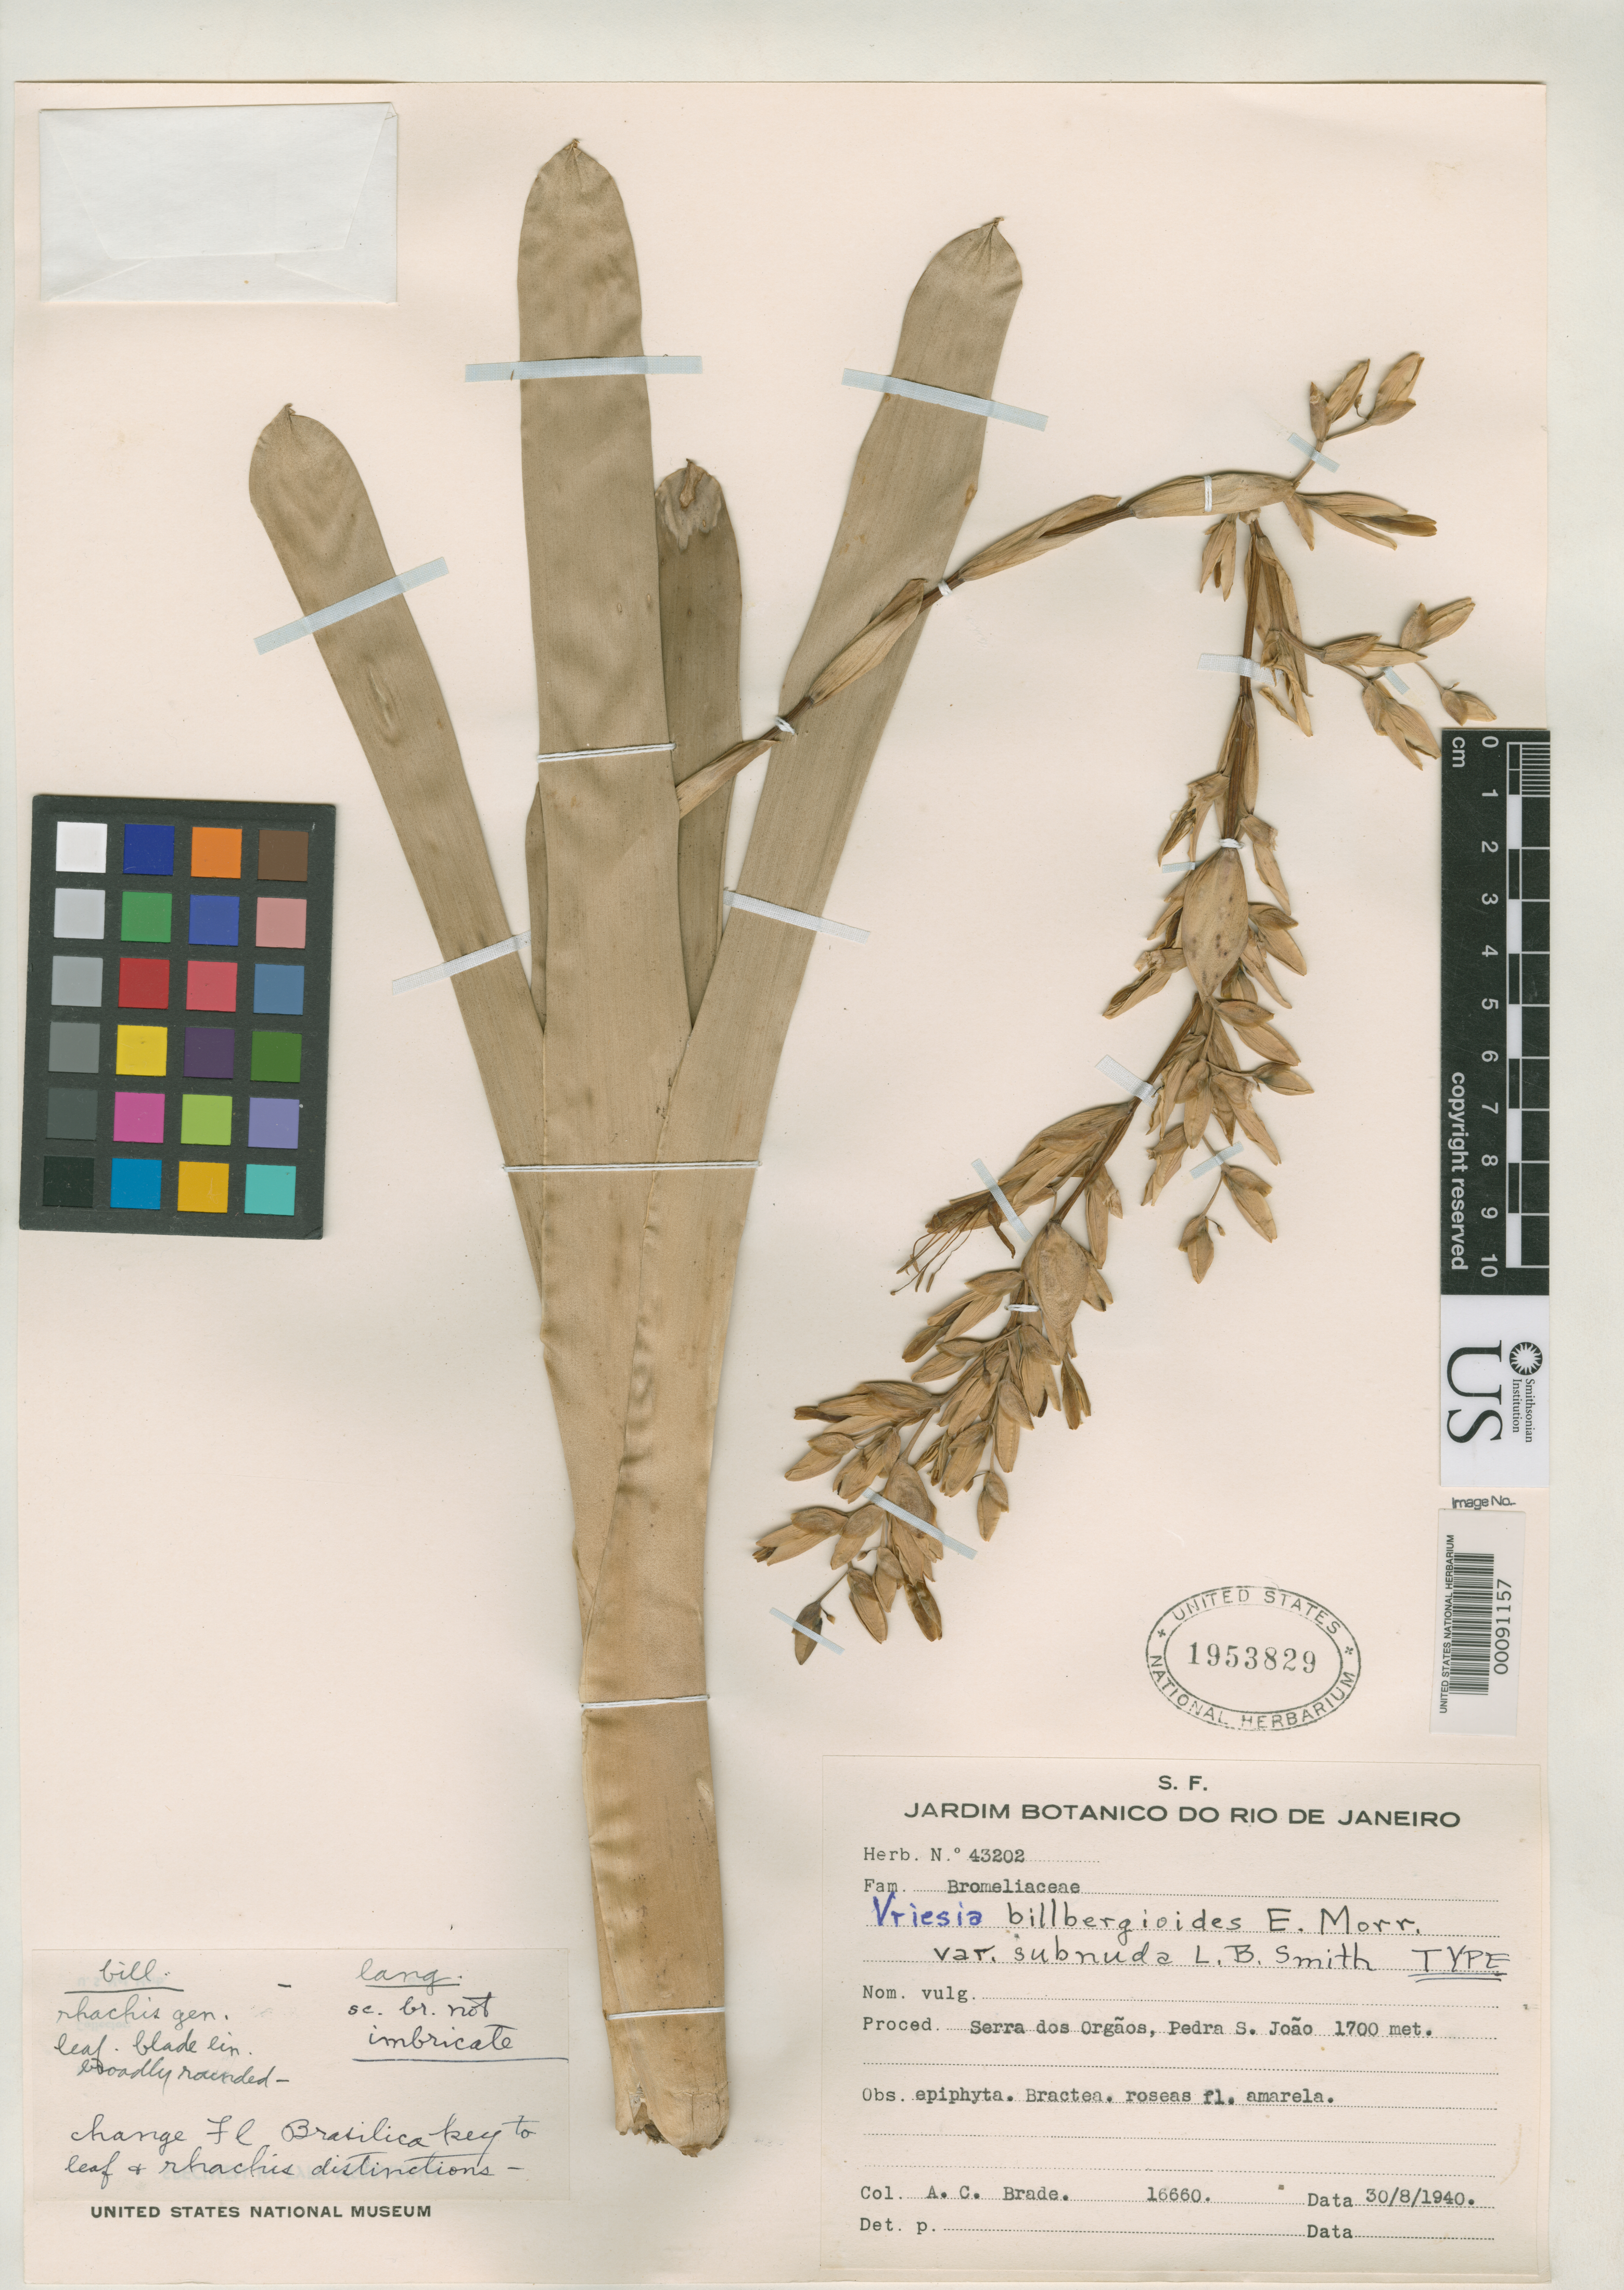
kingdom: Plantae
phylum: Tracheophyta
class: Liliopsida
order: Poales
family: Bromeliaceae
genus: Vriesea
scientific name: Vriesea billbergioides var. subnuda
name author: L.B. Sm.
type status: Holotype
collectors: A. C. Brade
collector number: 16660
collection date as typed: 30 Aug 1940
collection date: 1940-08-30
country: Brazil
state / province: Rio de Janeiro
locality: Serra dos Orgaos, Pedra S. Joao.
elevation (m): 1700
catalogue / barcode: US 1953829